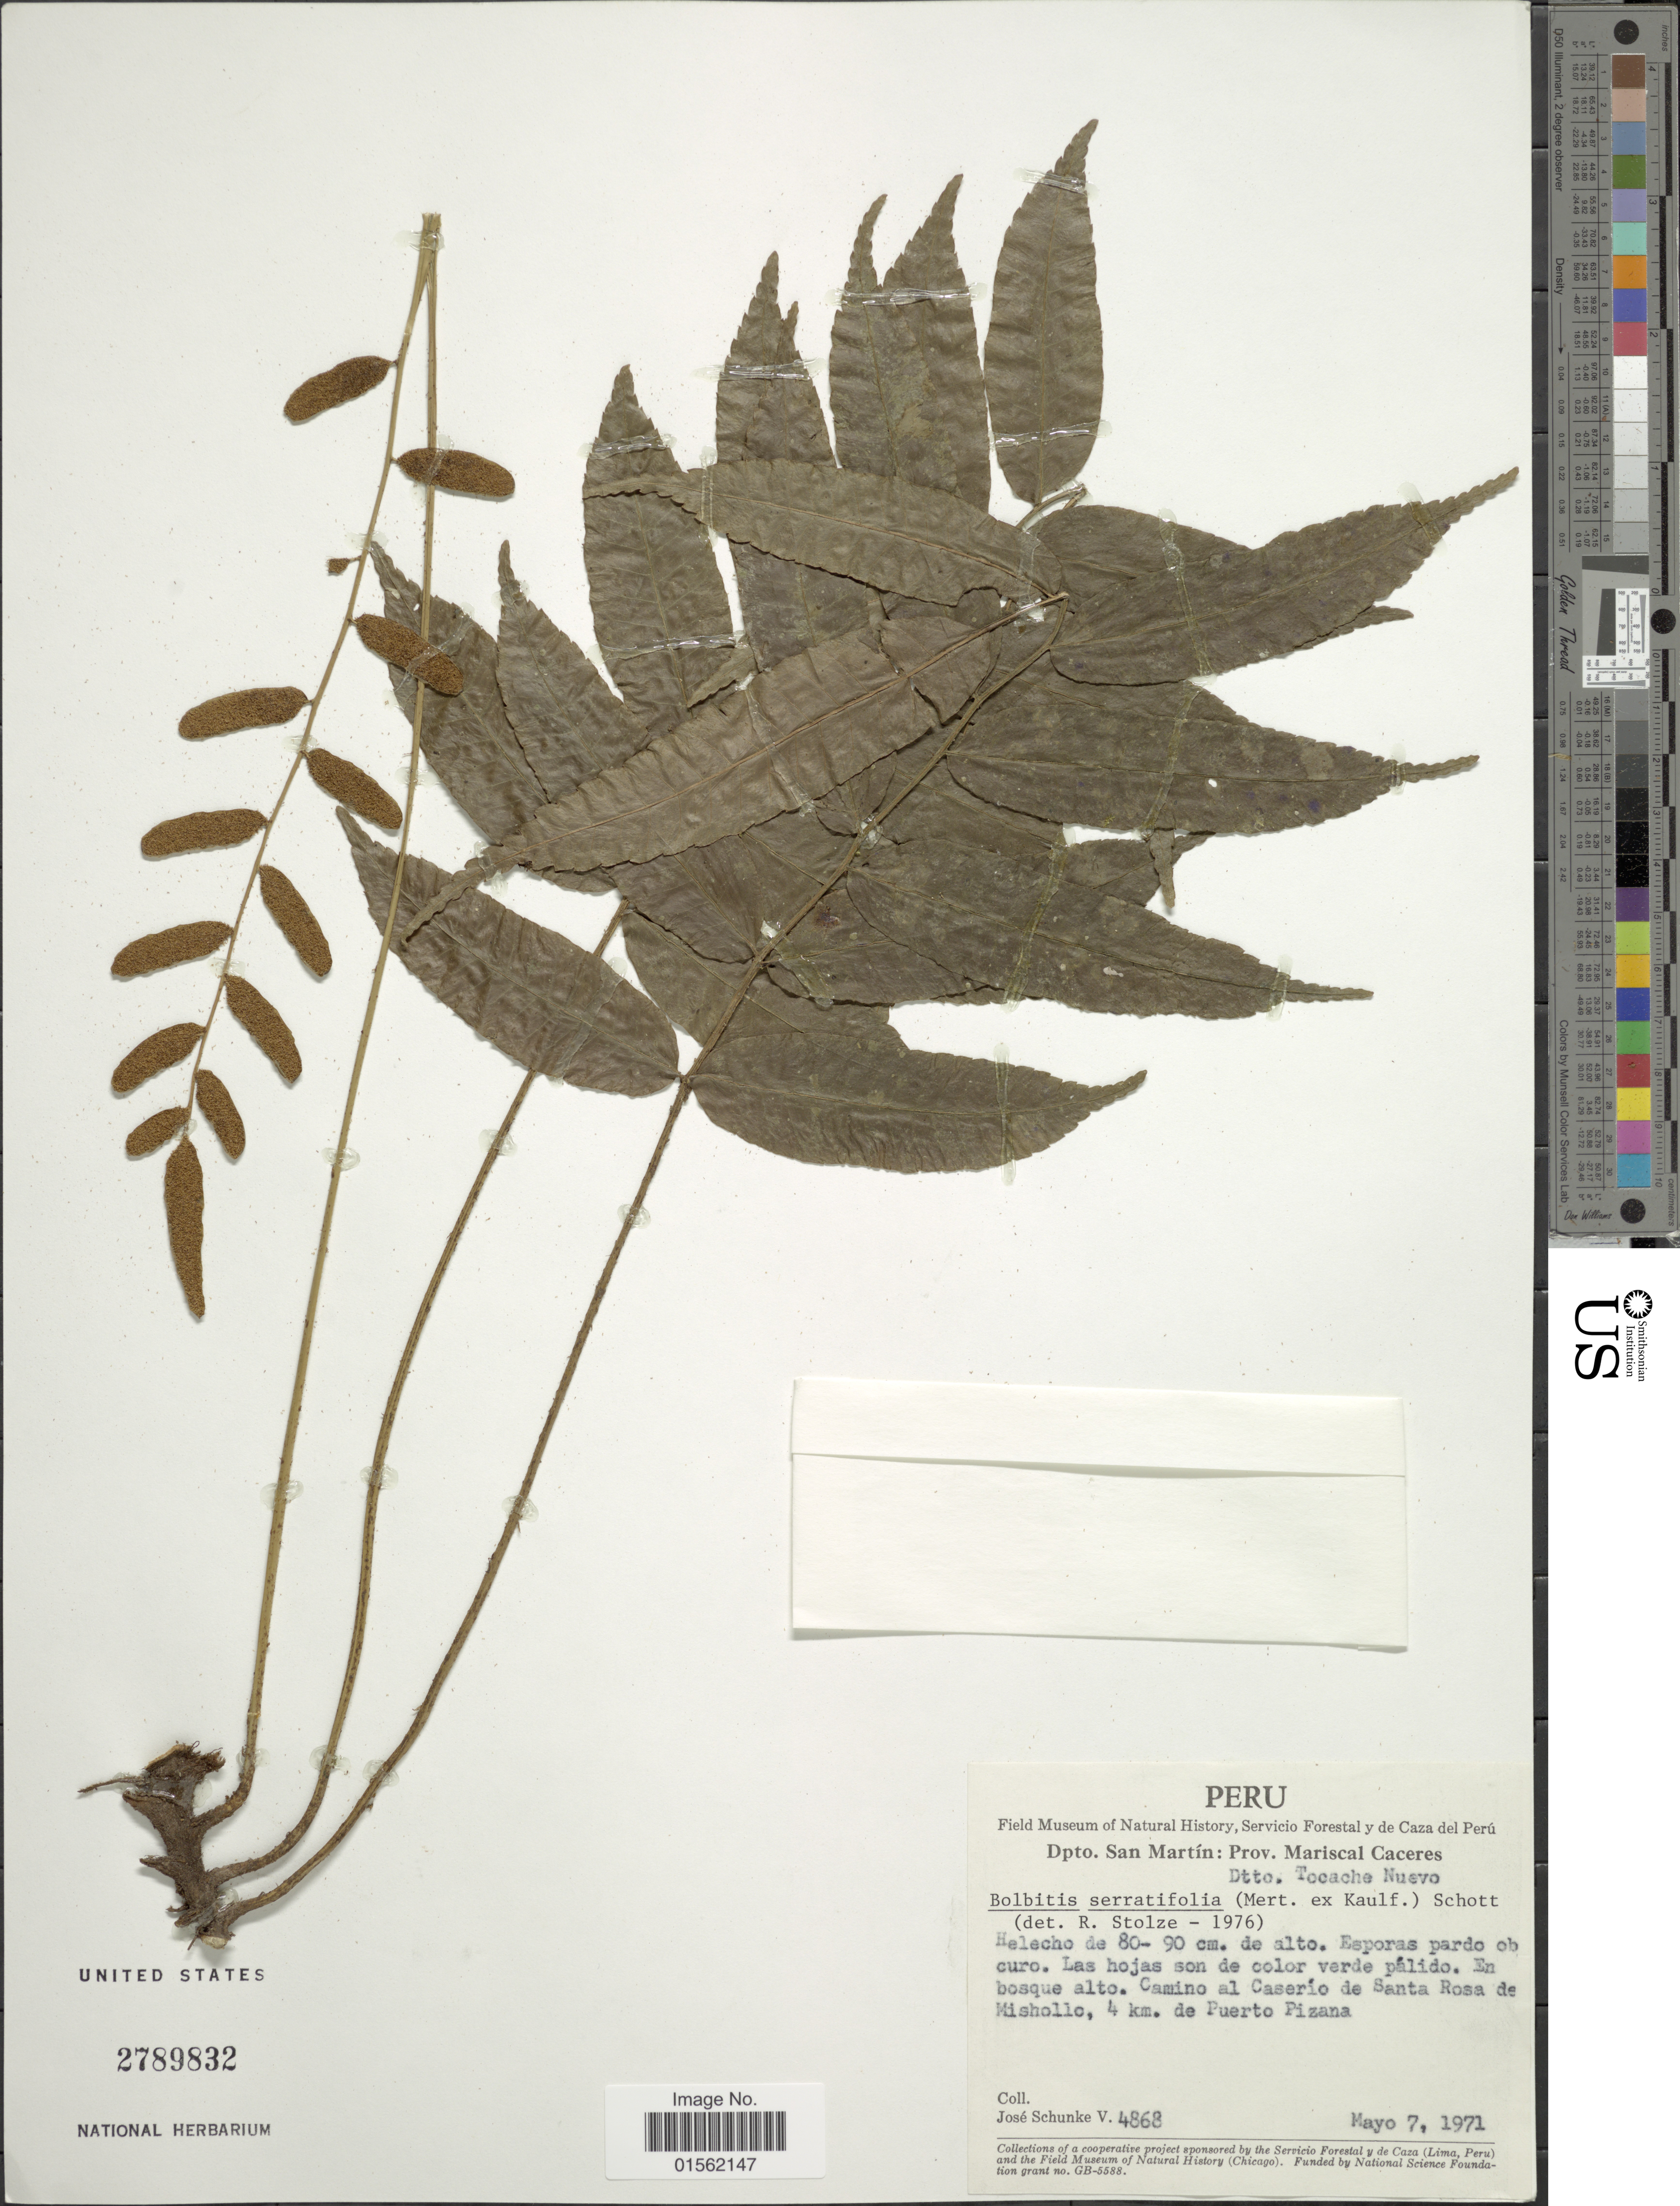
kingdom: Plantae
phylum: Tracheophyta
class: Polypodiopsida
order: Polypodiales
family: Dryopteridaceae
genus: Bolbitis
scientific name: Bolbitis serratifolia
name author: (Mert. ex Kaulf.) Schott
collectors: J. Schunke Vigo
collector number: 1868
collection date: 1971-05-07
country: Peru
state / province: San Martín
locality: Prov. Mariscal Caceres, Dtto. Tocache Nuevo, Camino al Caserío de Santa Rosa de Mishollo, 4 km. de Puerto Pizana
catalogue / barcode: US 2789832